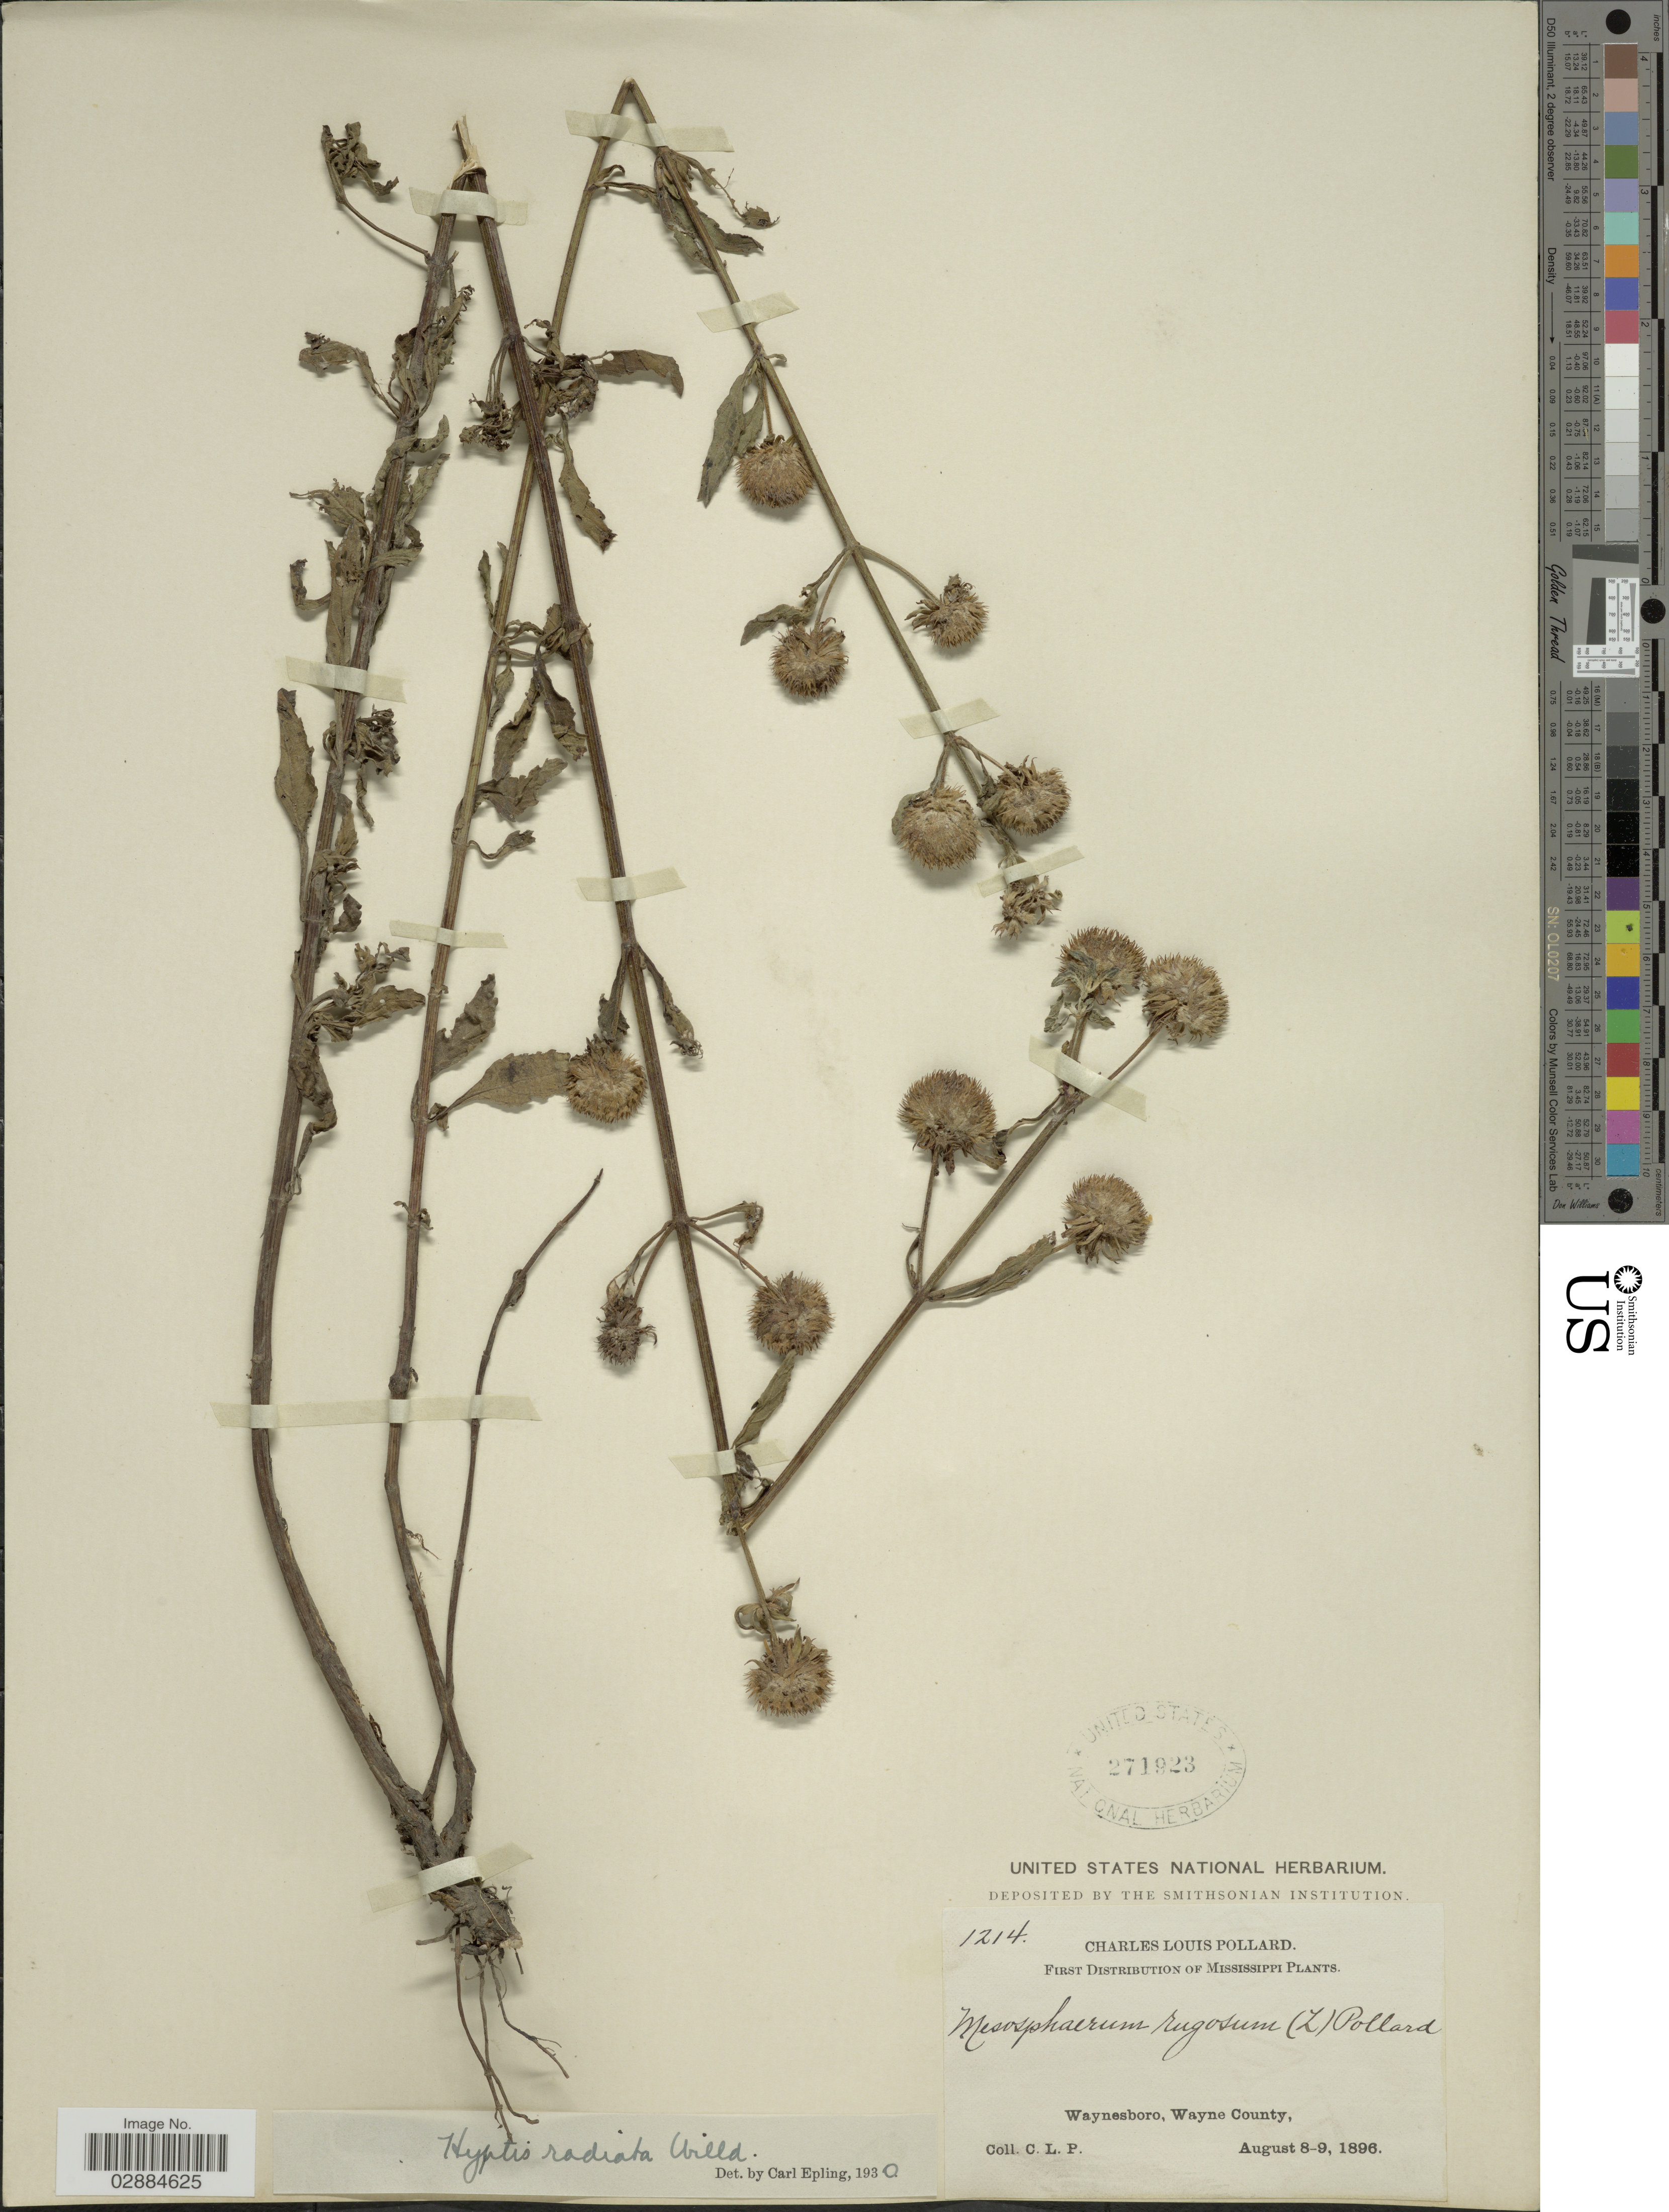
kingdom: Plantae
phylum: Tracheophyta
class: Magnoliopsida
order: Lamiales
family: Lamiaceae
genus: Hyptis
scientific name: Hyptis radiata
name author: Kunth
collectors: C. L. Pollard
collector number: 1214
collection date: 1896-08-08/1896-08-09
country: United States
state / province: Mississippi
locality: Waynesboro, Wayne County.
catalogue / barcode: US 271923